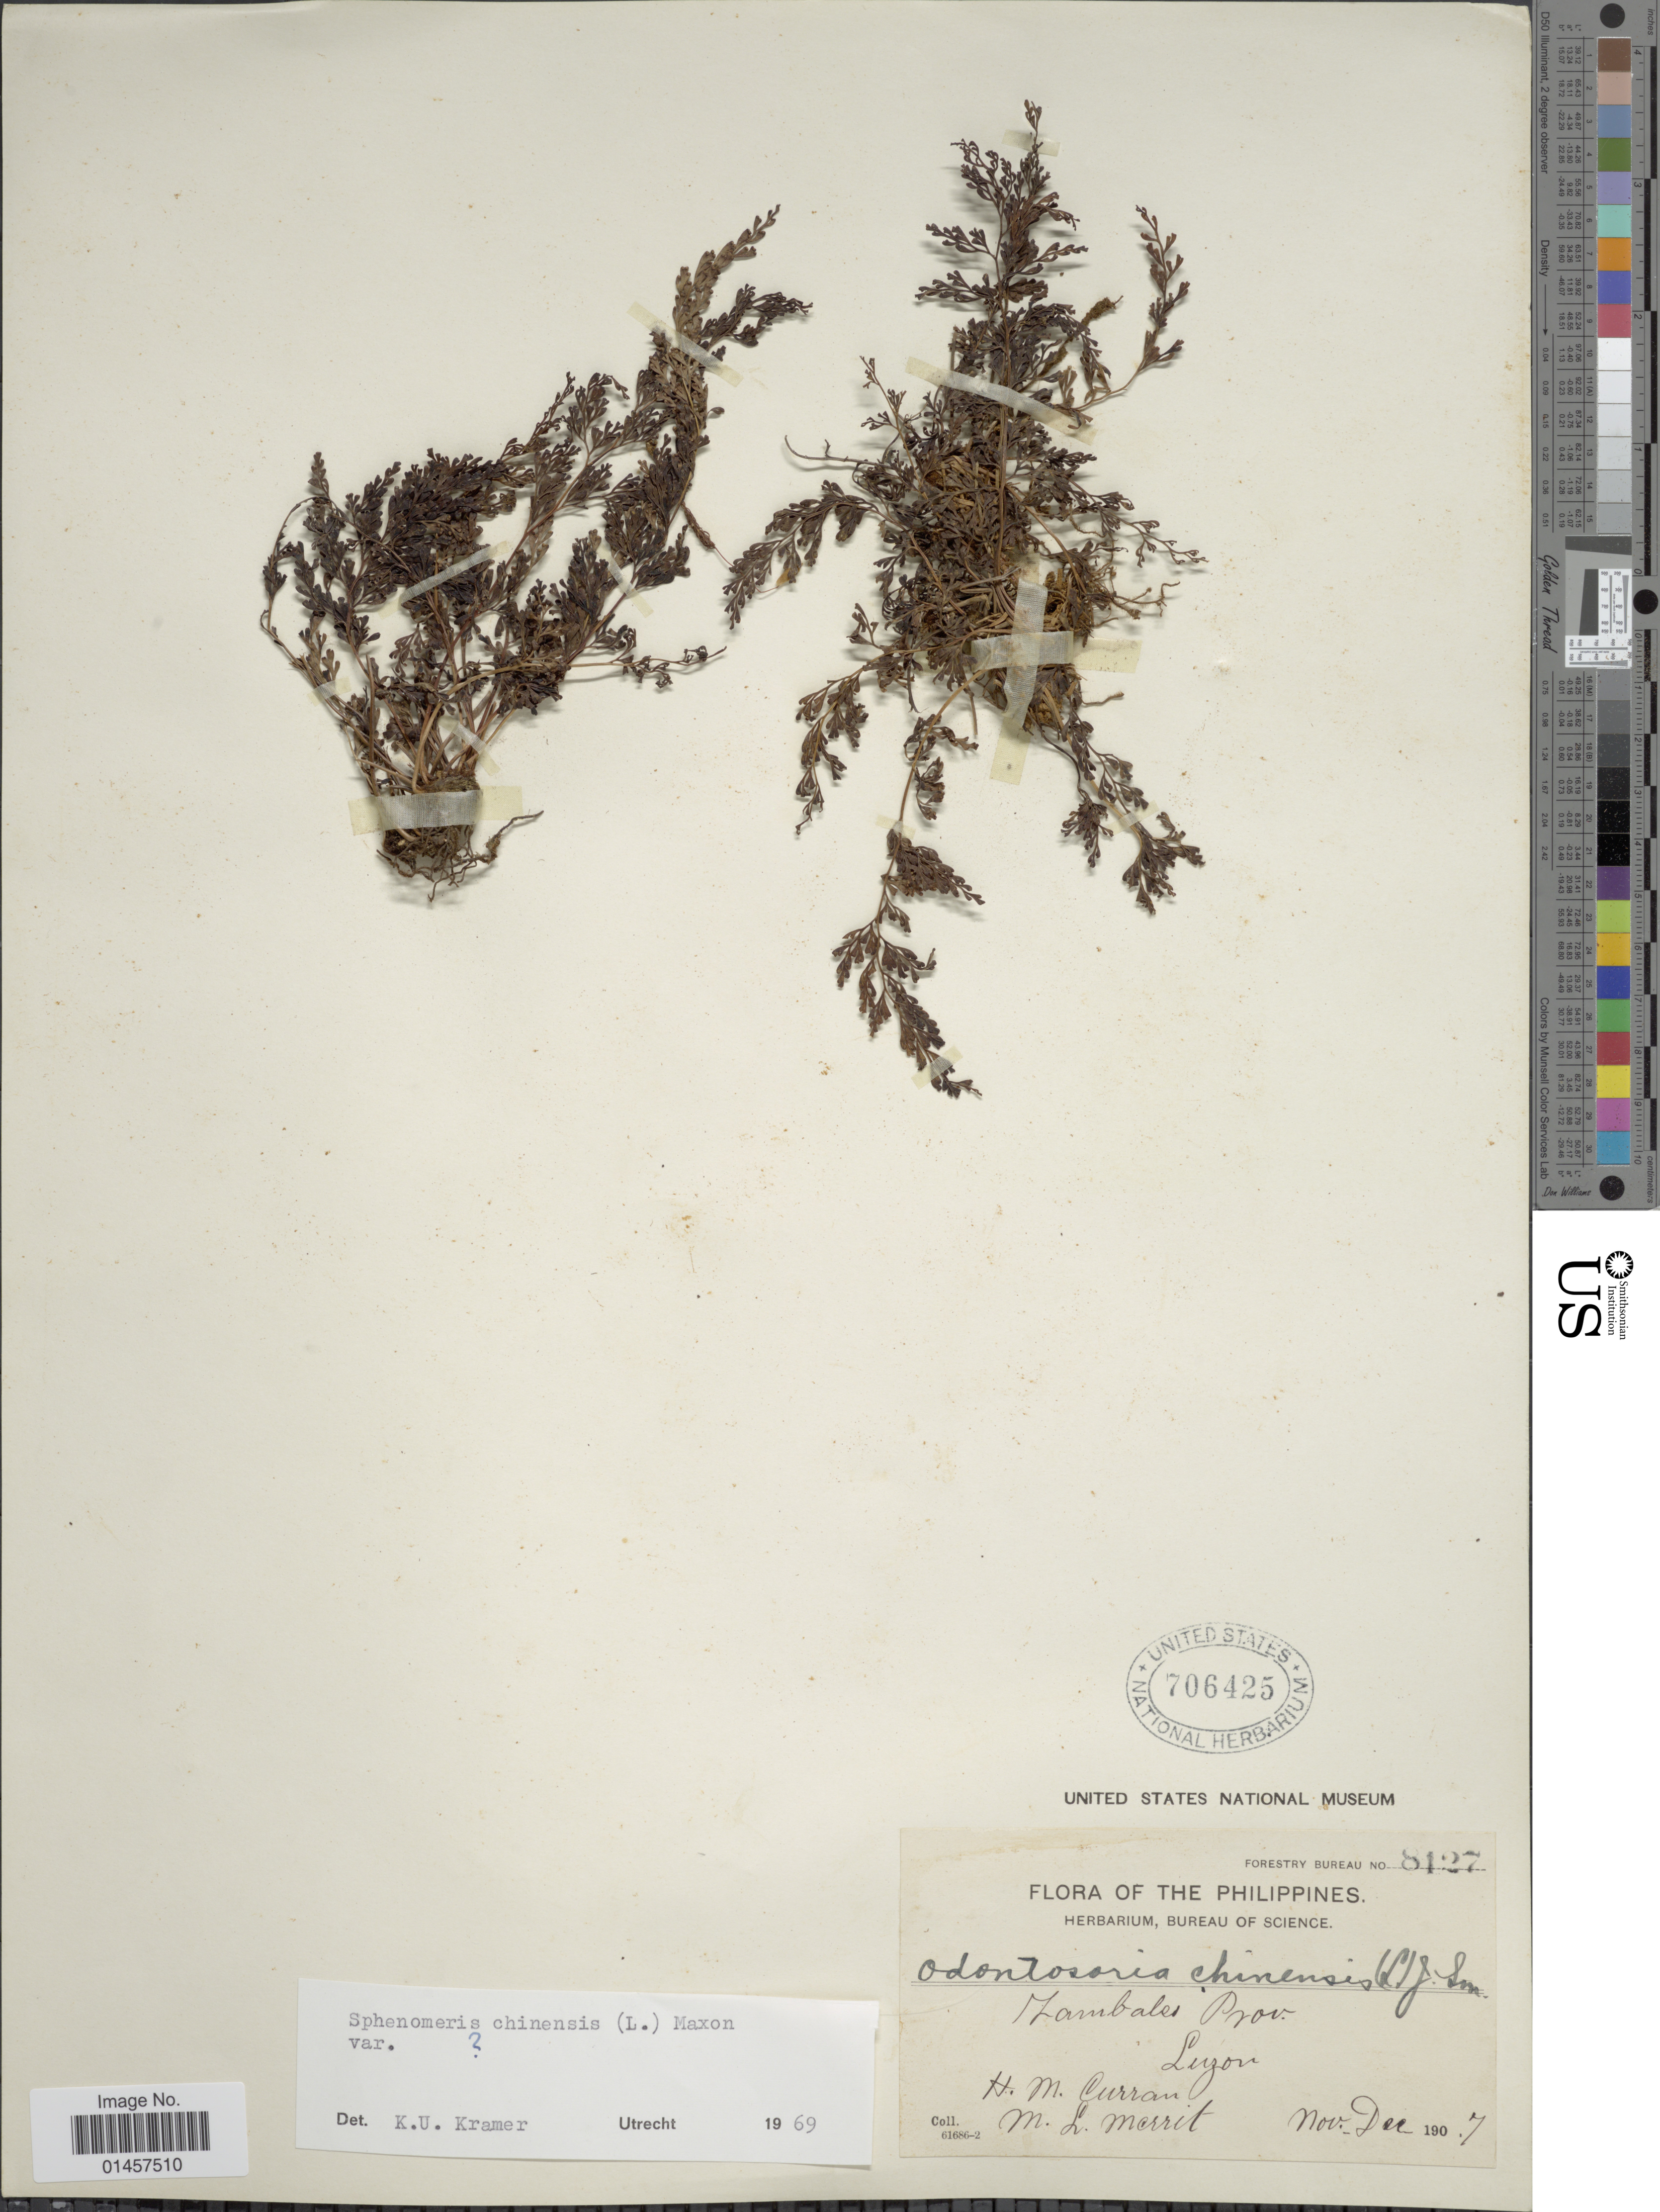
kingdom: Plantae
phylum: Tracheophyta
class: Polypodiopsida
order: Polypodiales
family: Lindsaeaceae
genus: Sphenomeris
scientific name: Sphenomeris chinensis var. chinensis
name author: (L.) Maxon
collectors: H. M. Curran & M. L. Merritt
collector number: Forestry Burea 8127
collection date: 1907-11/1907-12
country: Philippines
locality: Zambales, prov. Luzon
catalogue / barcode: US 706425